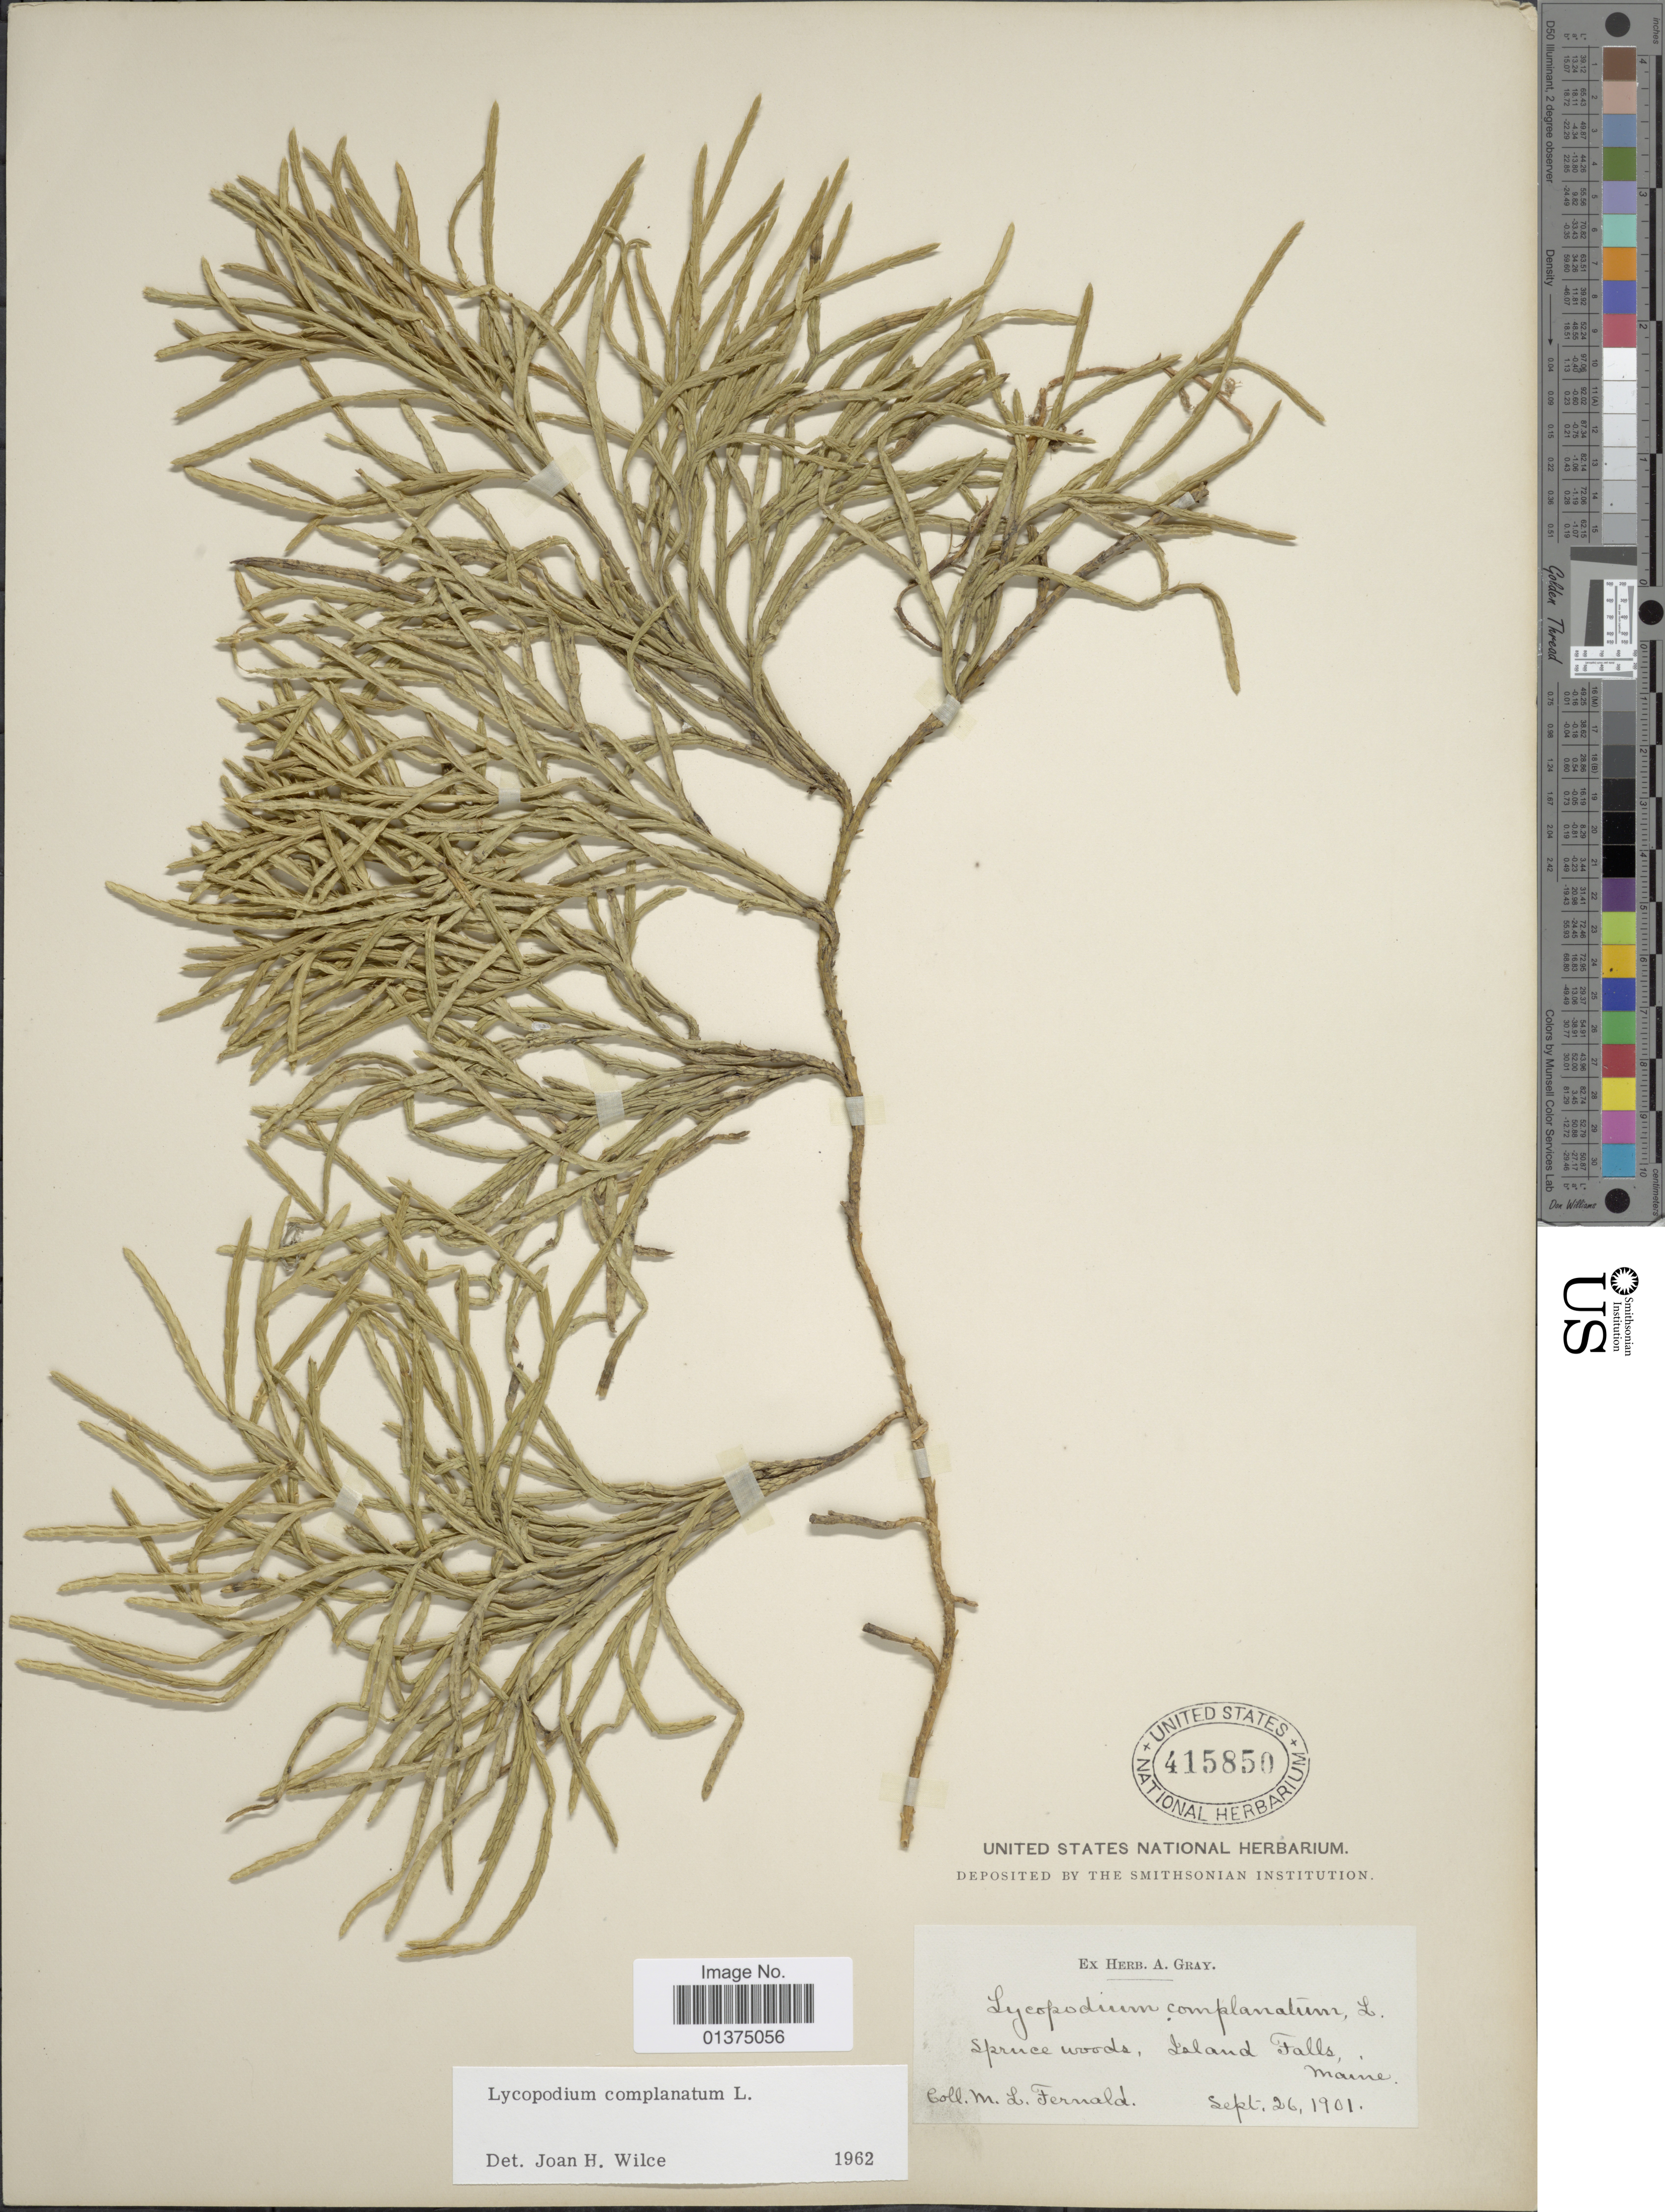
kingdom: Plantae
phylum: Tracheophyta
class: Lycopodiopsida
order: Lycopodiales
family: Lycopodiaceae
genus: Diphasiastrum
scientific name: Diphasiastrum complanatum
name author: (L.) Holub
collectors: M. L. Fernald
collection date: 1901-09-26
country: United States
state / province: Maine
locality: Spruce woods, Island Falls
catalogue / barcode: US 415850